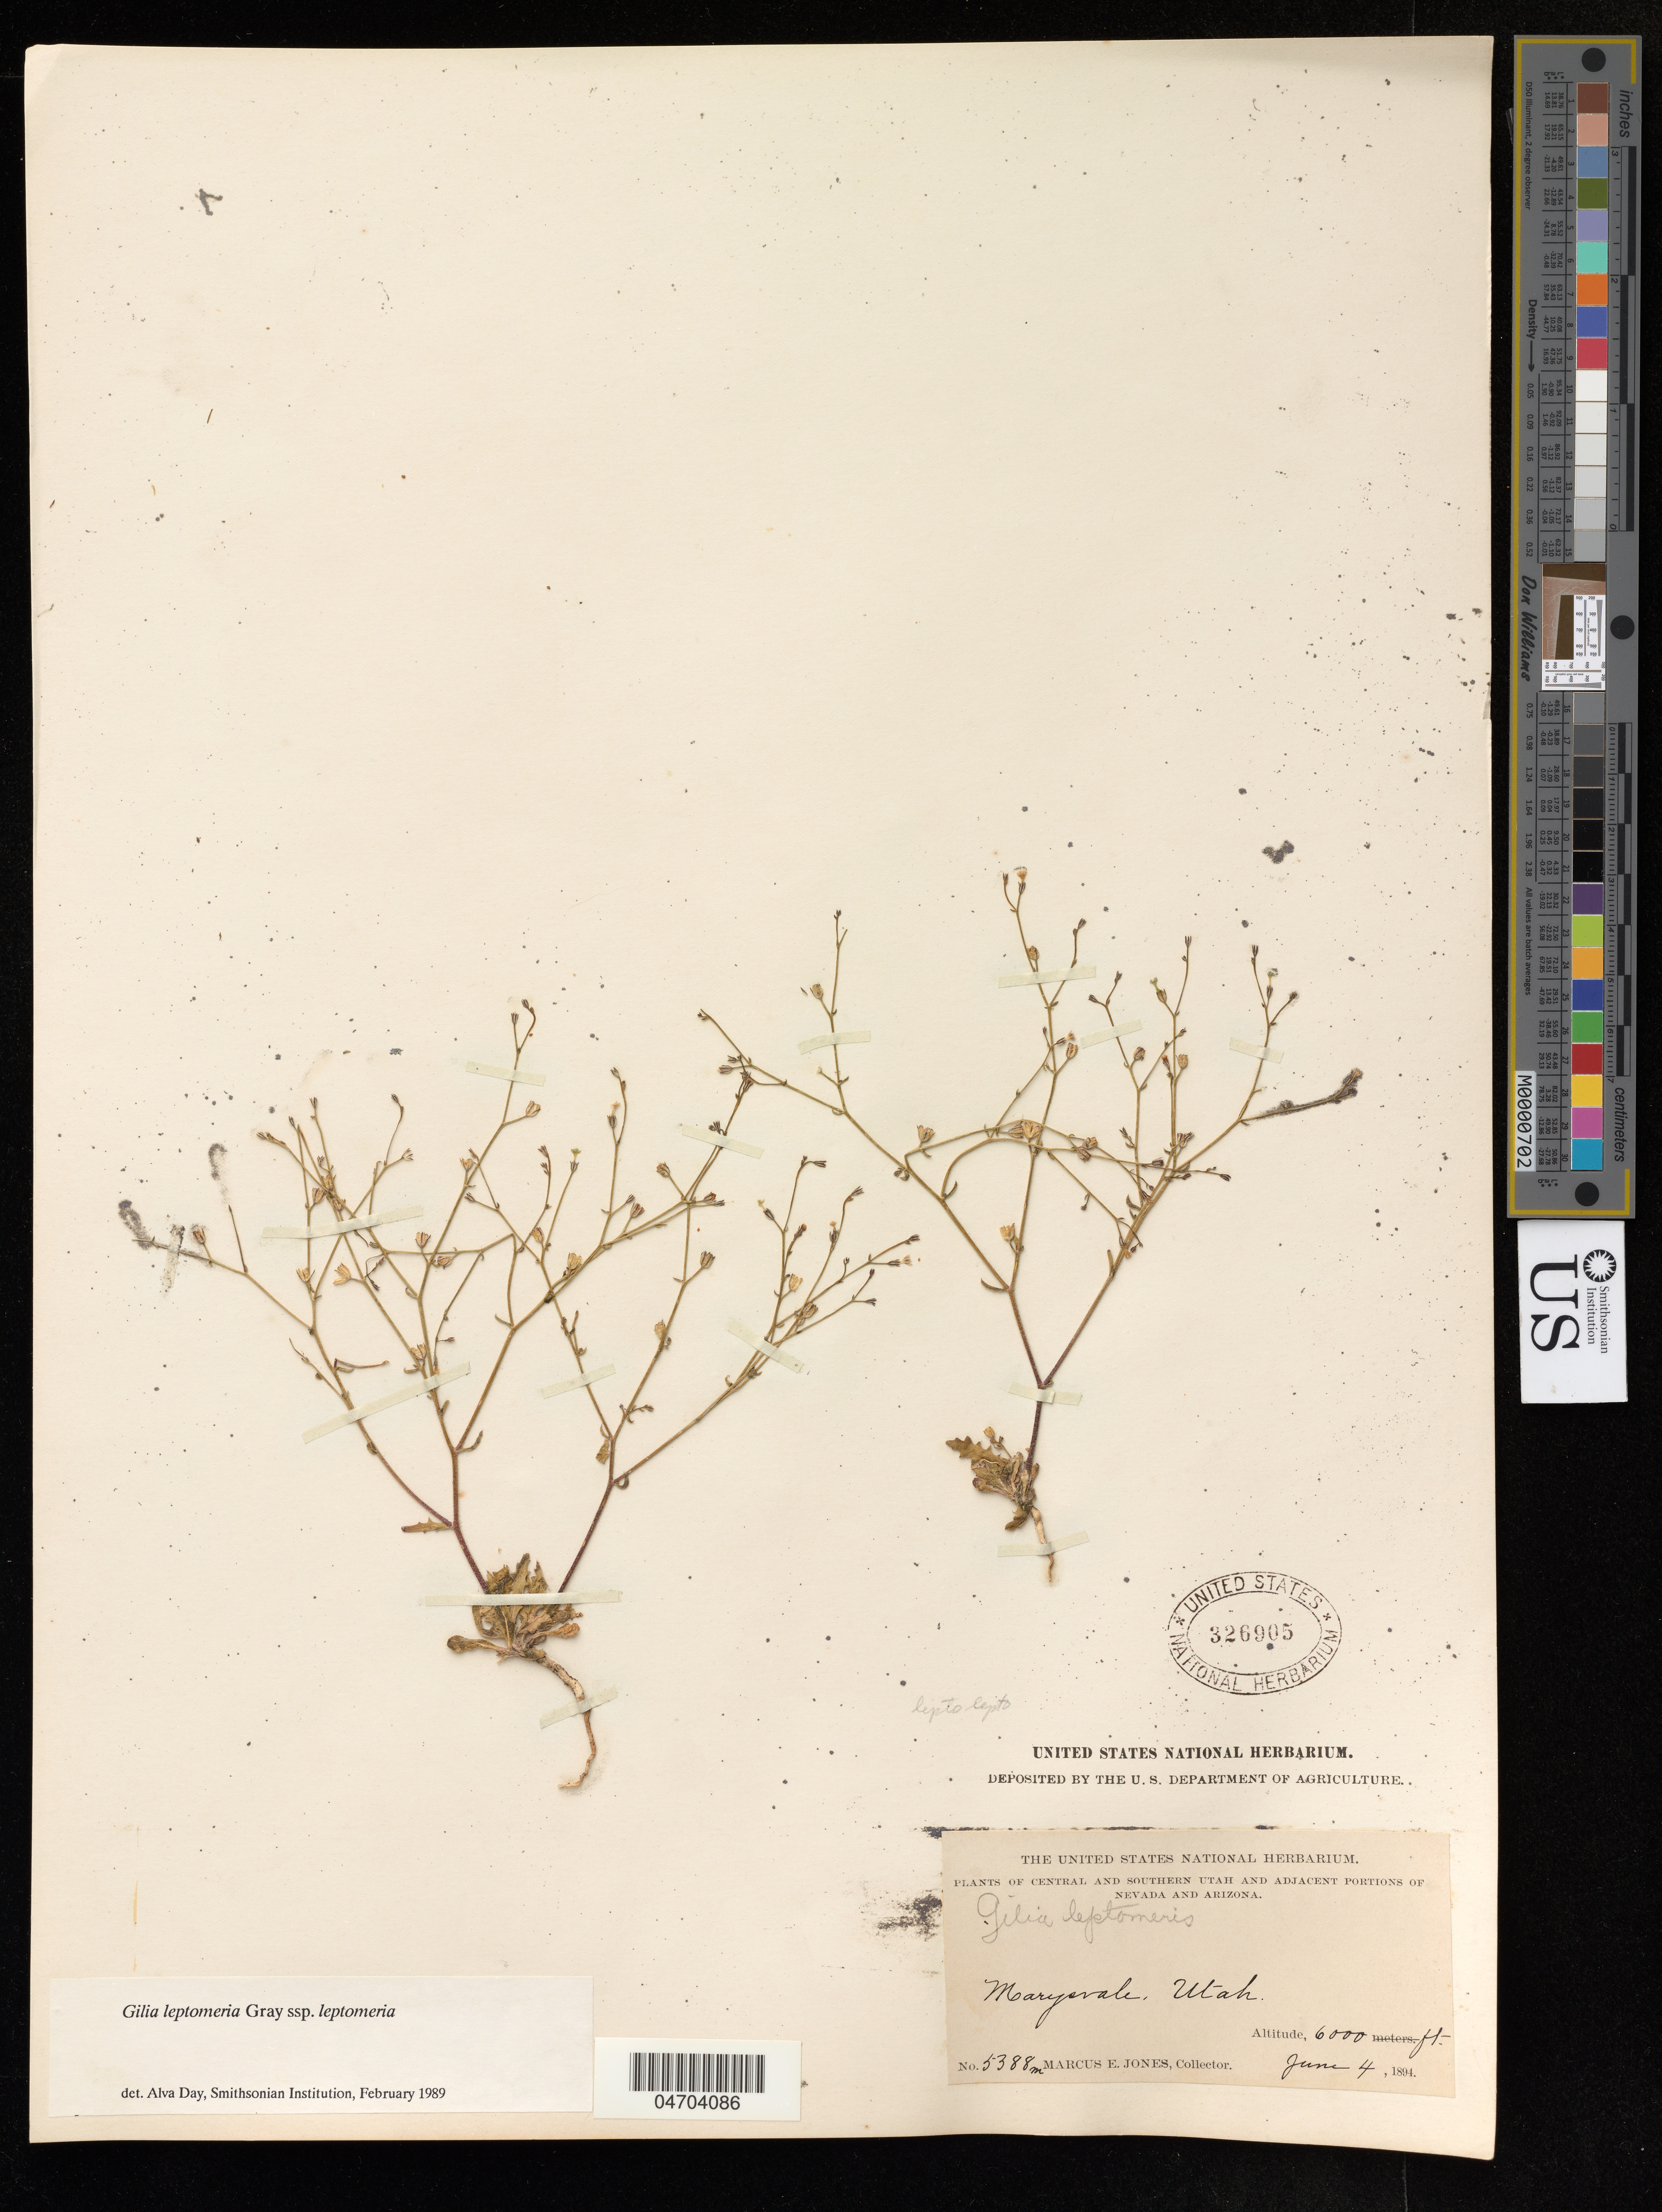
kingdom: Plantae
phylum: Tracheophyta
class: Magnoliopsida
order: Ericales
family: Polemoniaceae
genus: Aliciella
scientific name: Aliciella leptomeria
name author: (A. Gray) J.M. Porter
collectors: M. E. Jones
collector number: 5388m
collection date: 1894-06-04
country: United States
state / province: Utah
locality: Central and Southern Utah and Adjacent portions of Nevada and Arizona, Marysvale.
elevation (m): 1829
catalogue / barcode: US 326905